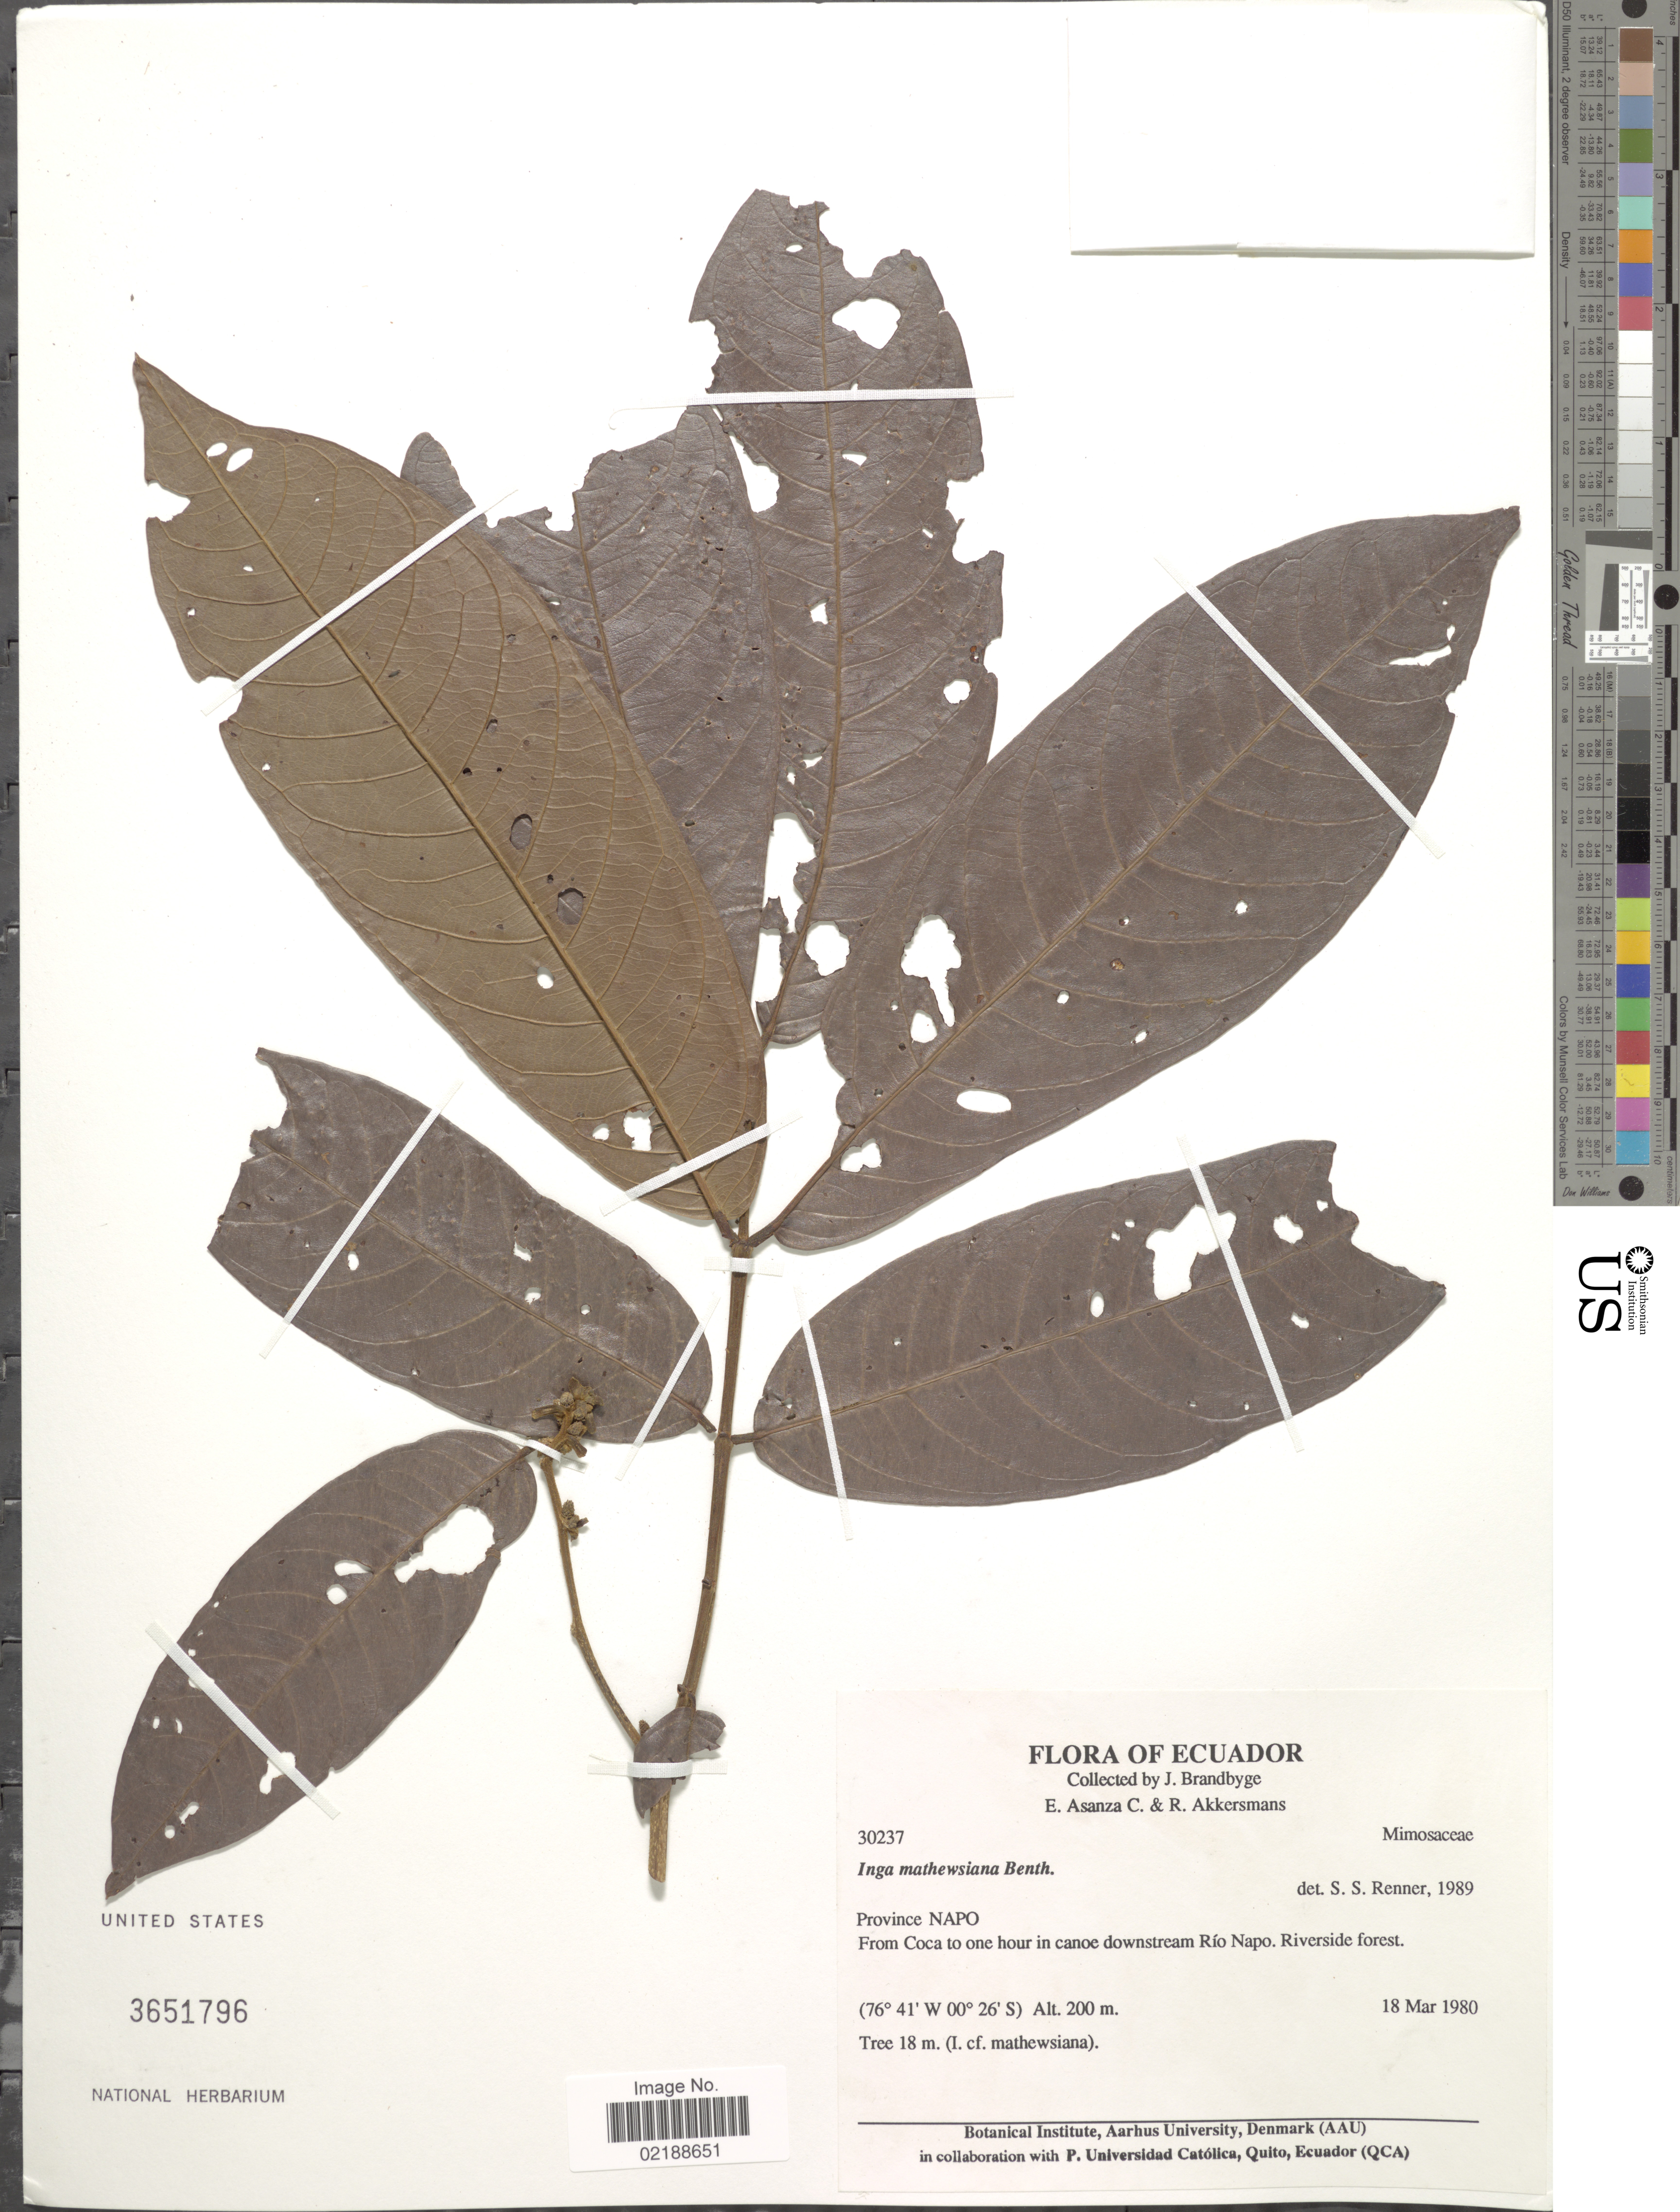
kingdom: Plantae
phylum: Tracheophyta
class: Magnoliopsida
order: Fabales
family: Fabaceae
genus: Inga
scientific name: Inga matthewsiana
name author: Benth.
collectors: J. Brandbyge, E. Asanza C. & R. W. A. P. Akkermans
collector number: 30237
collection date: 1980-03-18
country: Ecuador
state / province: Napo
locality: From Coca to one hour in canoe downstream Río Napo. Riverside forest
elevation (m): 200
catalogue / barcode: US 3651796